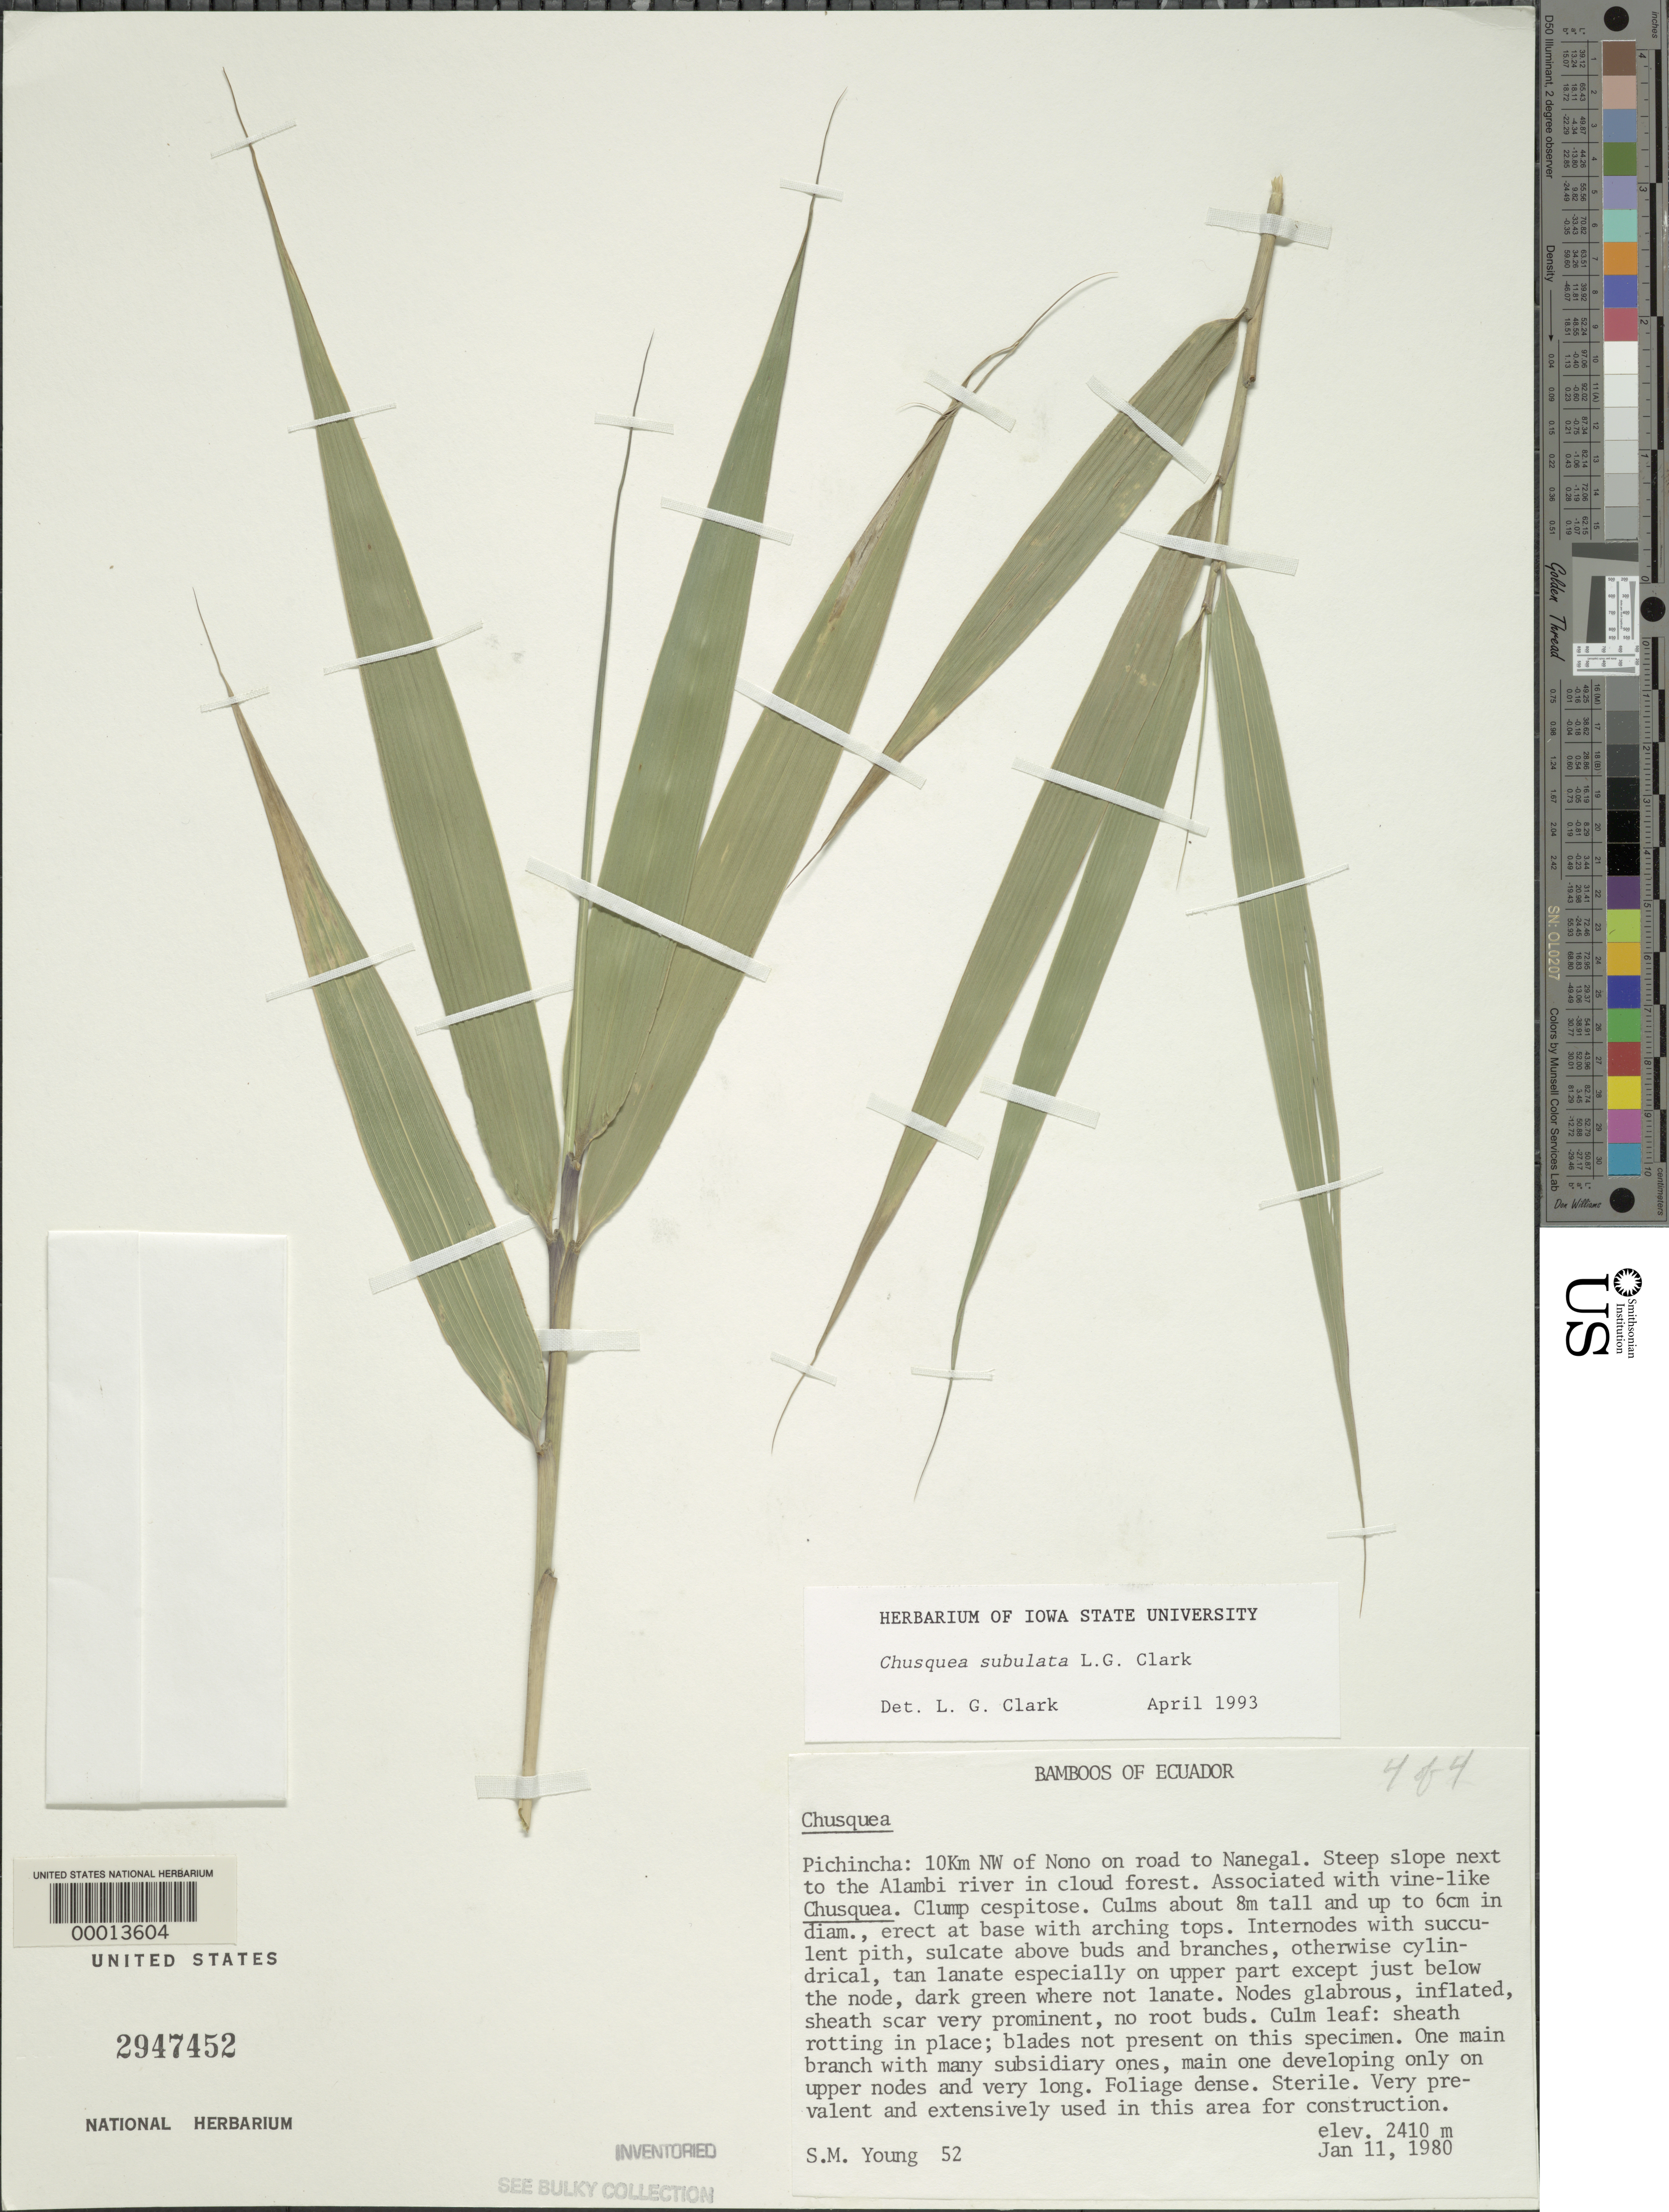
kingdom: Plantae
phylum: Tracheophyta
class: Liliopsida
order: Poales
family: Poaceae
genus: Chusquea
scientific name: Chusquea subulata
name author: L.G. Clark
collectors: S. Young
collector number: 52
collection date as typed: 11 Jan 1980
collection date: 1980-01-11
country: Ecuador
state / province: Pichincha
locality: Nanegal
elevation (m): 2410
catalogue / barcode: US 2947452